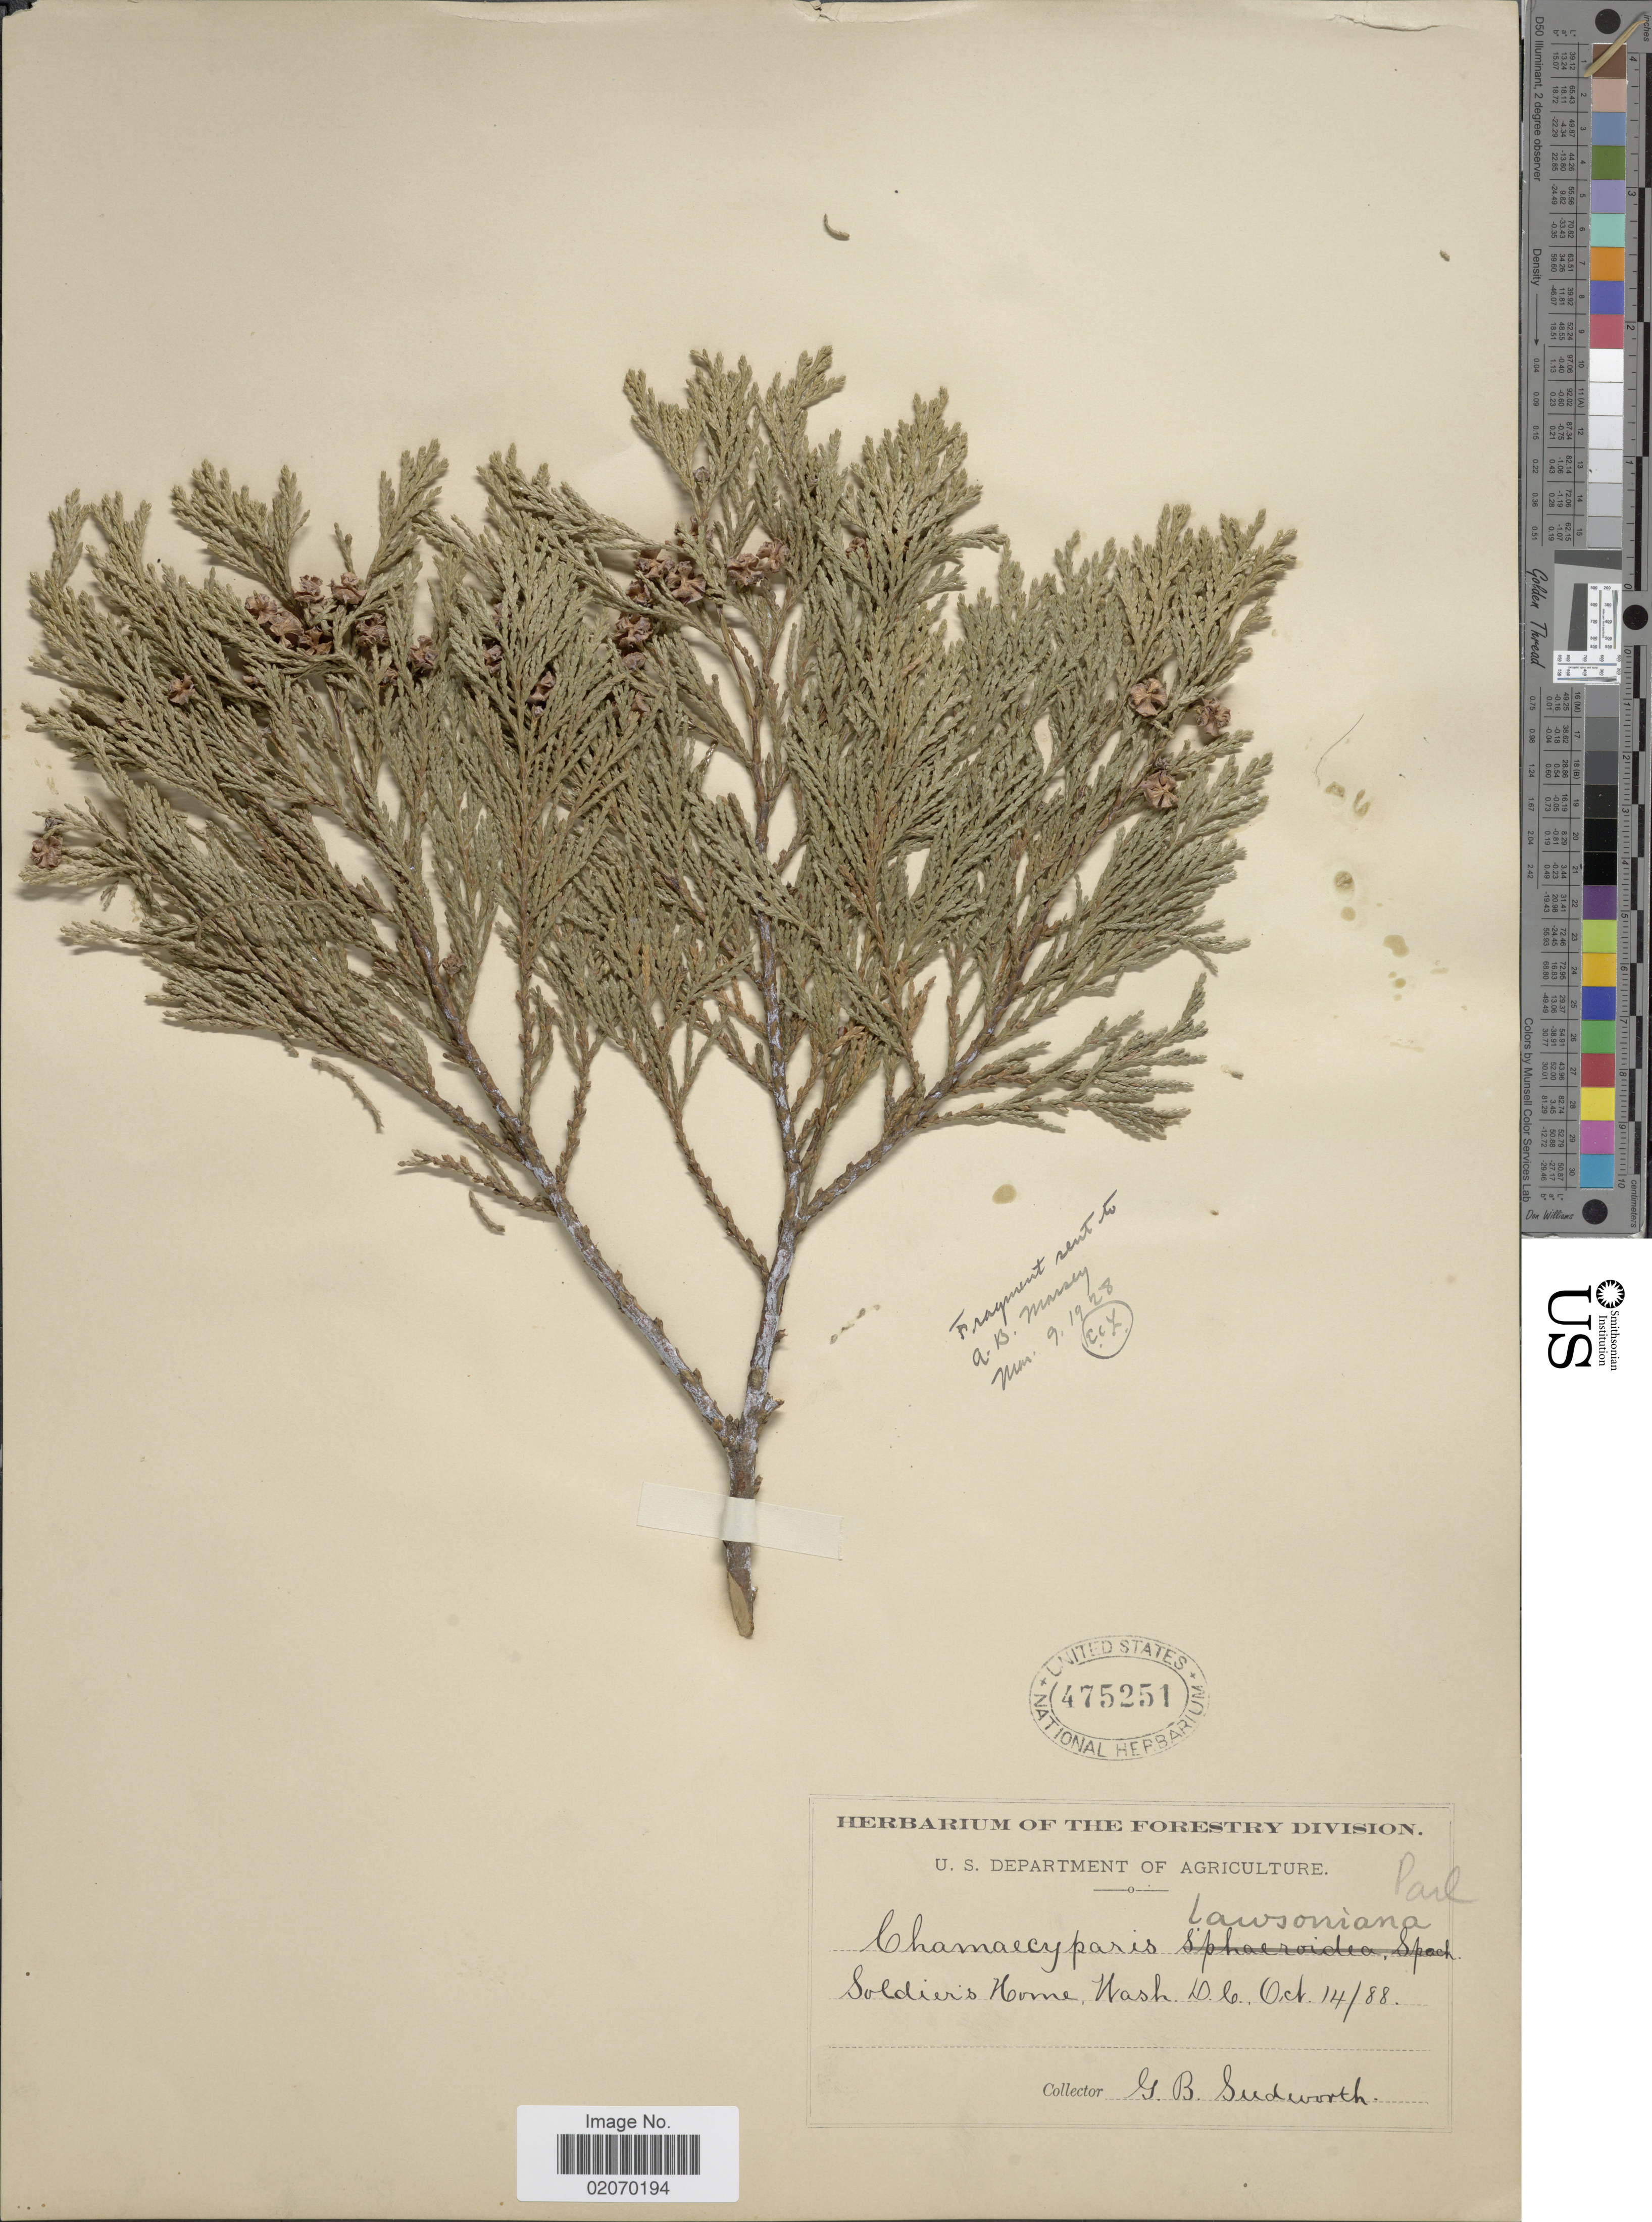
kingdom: Plantae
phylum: Tracheophyta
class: Pinopsida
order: Pinales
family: Cupressaceae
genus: Chamaecyparis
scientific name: Chamaecyparis lawsoniana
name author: (A. Murray bis) Parl.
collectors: G. B. Sudworth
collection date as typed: Transcribed d/m/y: 14/10/88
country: United States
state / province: District of Columbia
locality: Soldier's Home, Wash. DC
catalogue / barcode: US 475251